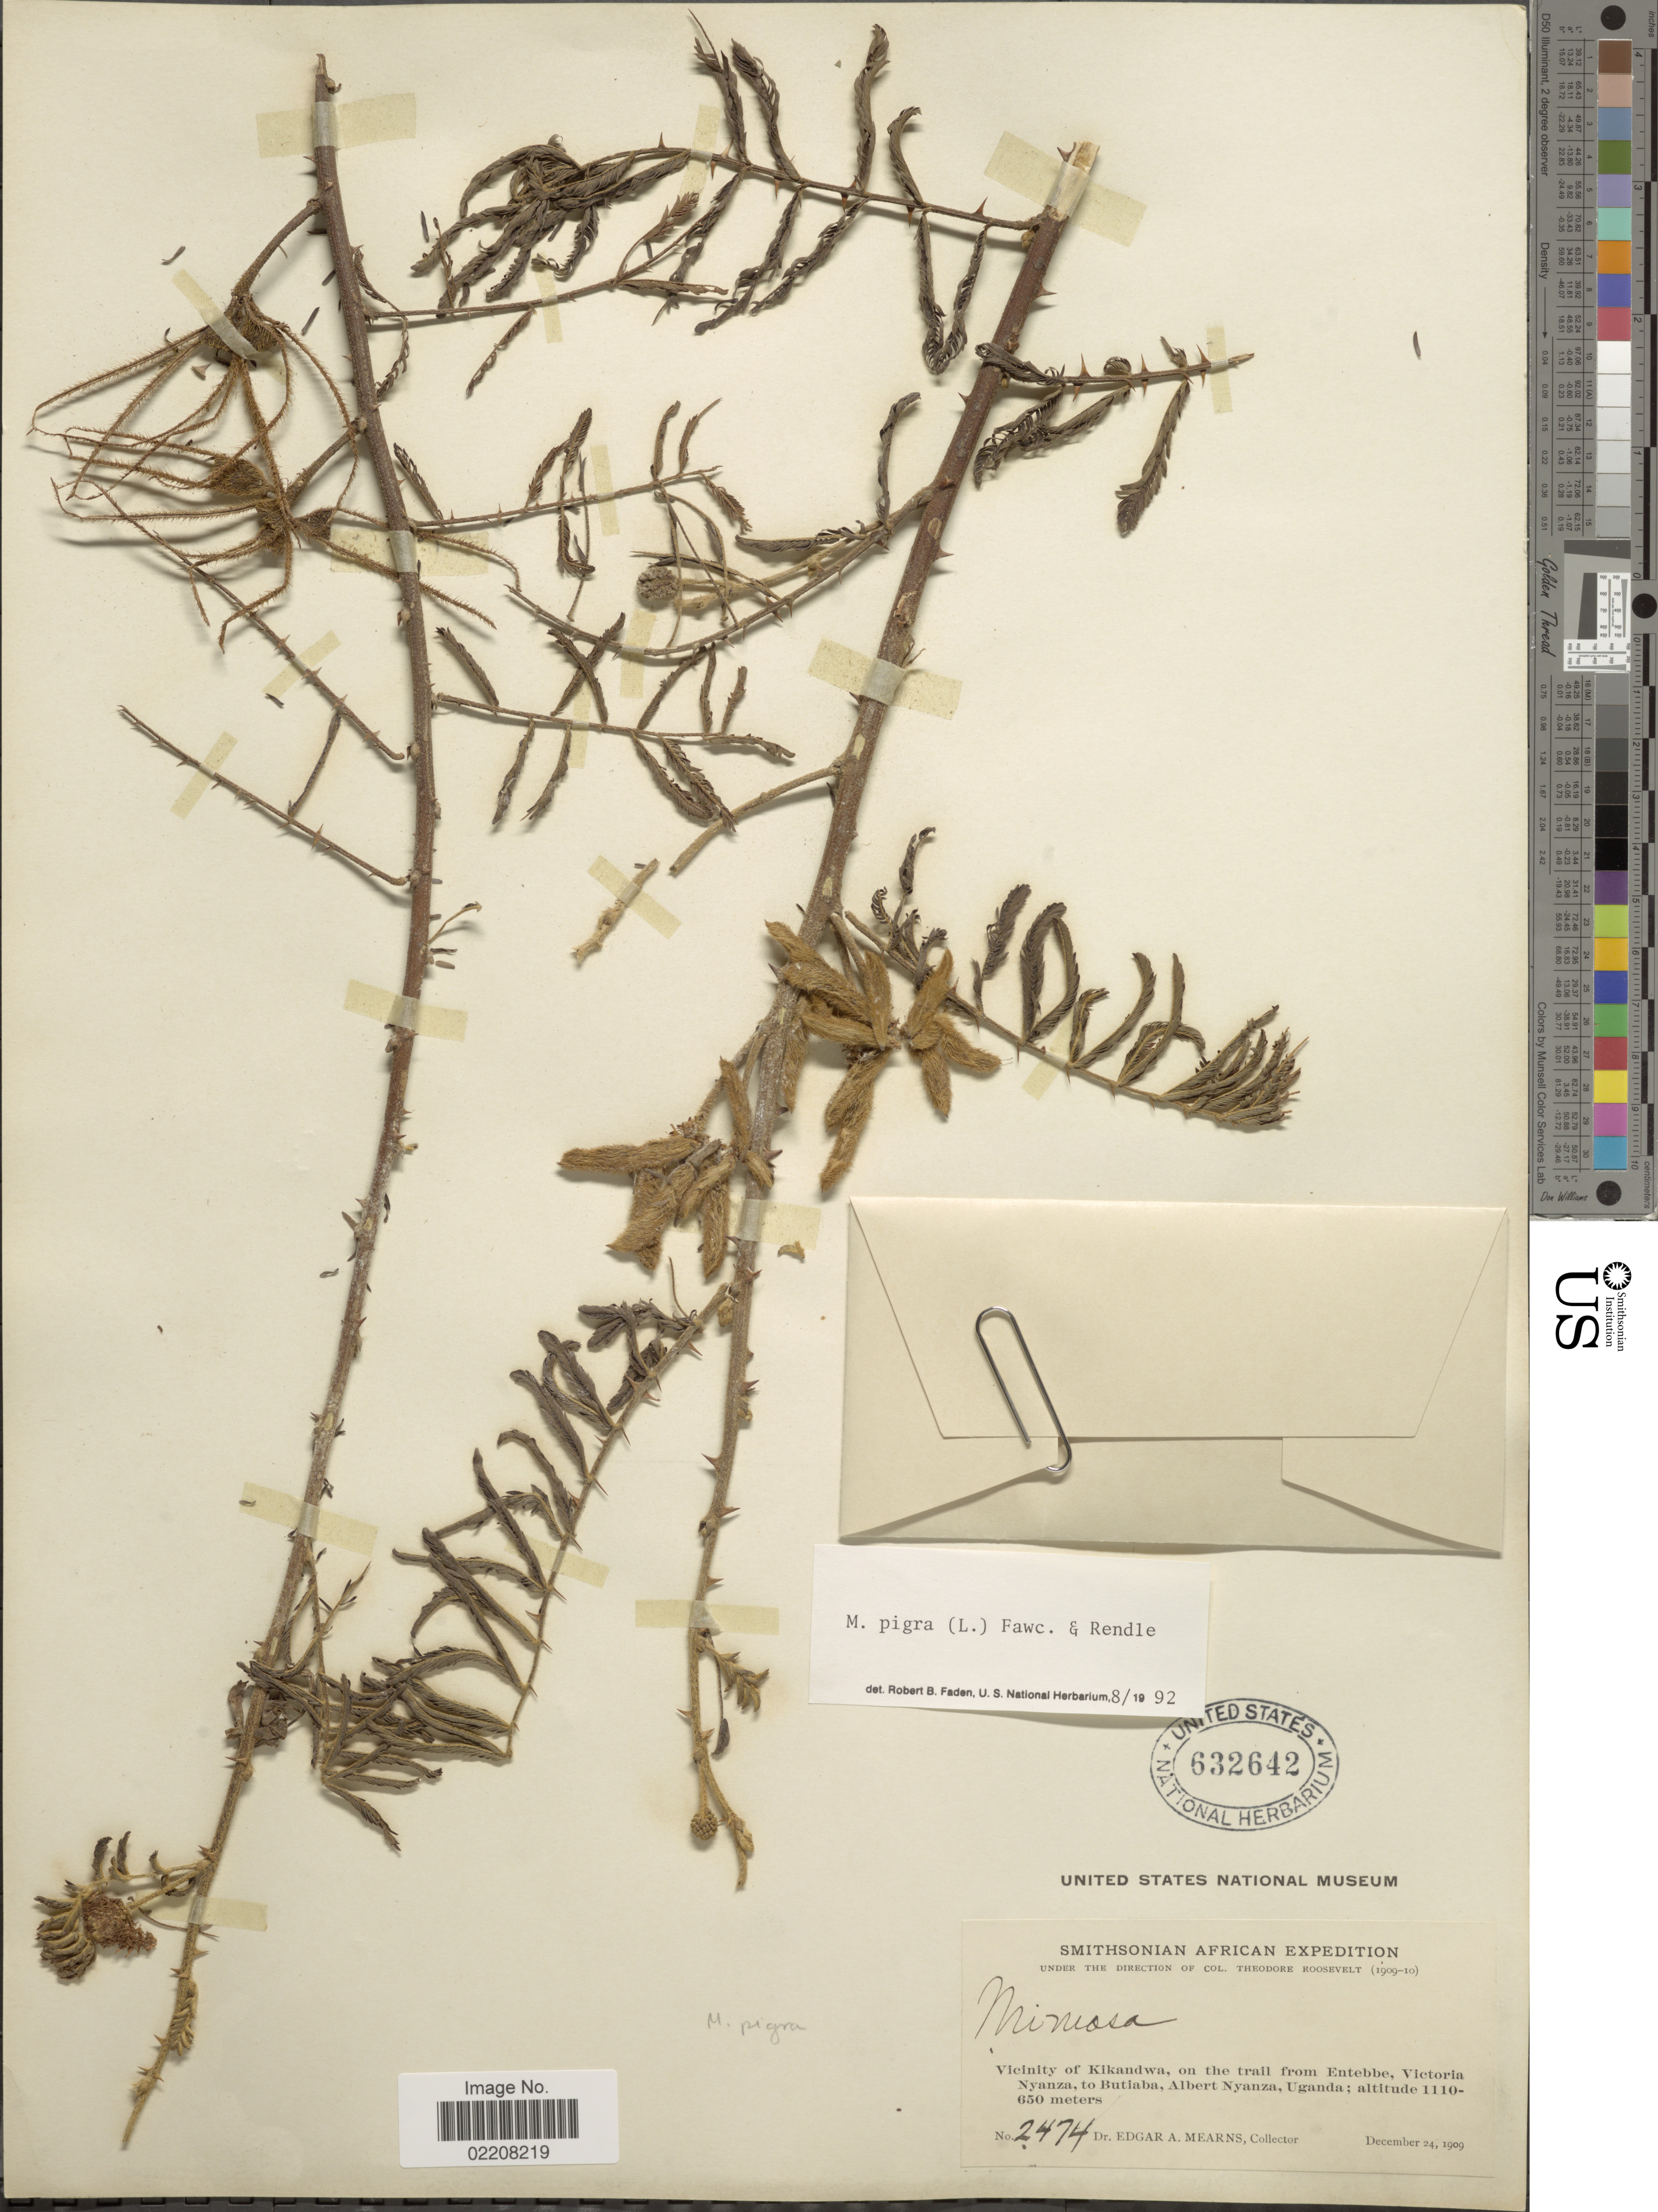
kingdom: Plantae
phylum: Tracheophyta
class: Magnoliopsida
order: Fabales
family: Fabaceae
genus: Mimosa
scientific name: Mimosa pigra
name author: L.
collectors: E. A. Mearns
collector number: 2474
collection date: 1909-12-24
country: Uganda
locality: Vicinity of Kikandwa, on the trail from Entebbe, Victoria Nyanza, to Butiaba, Albert Nyanza.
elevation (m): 650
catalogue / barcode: US 632642